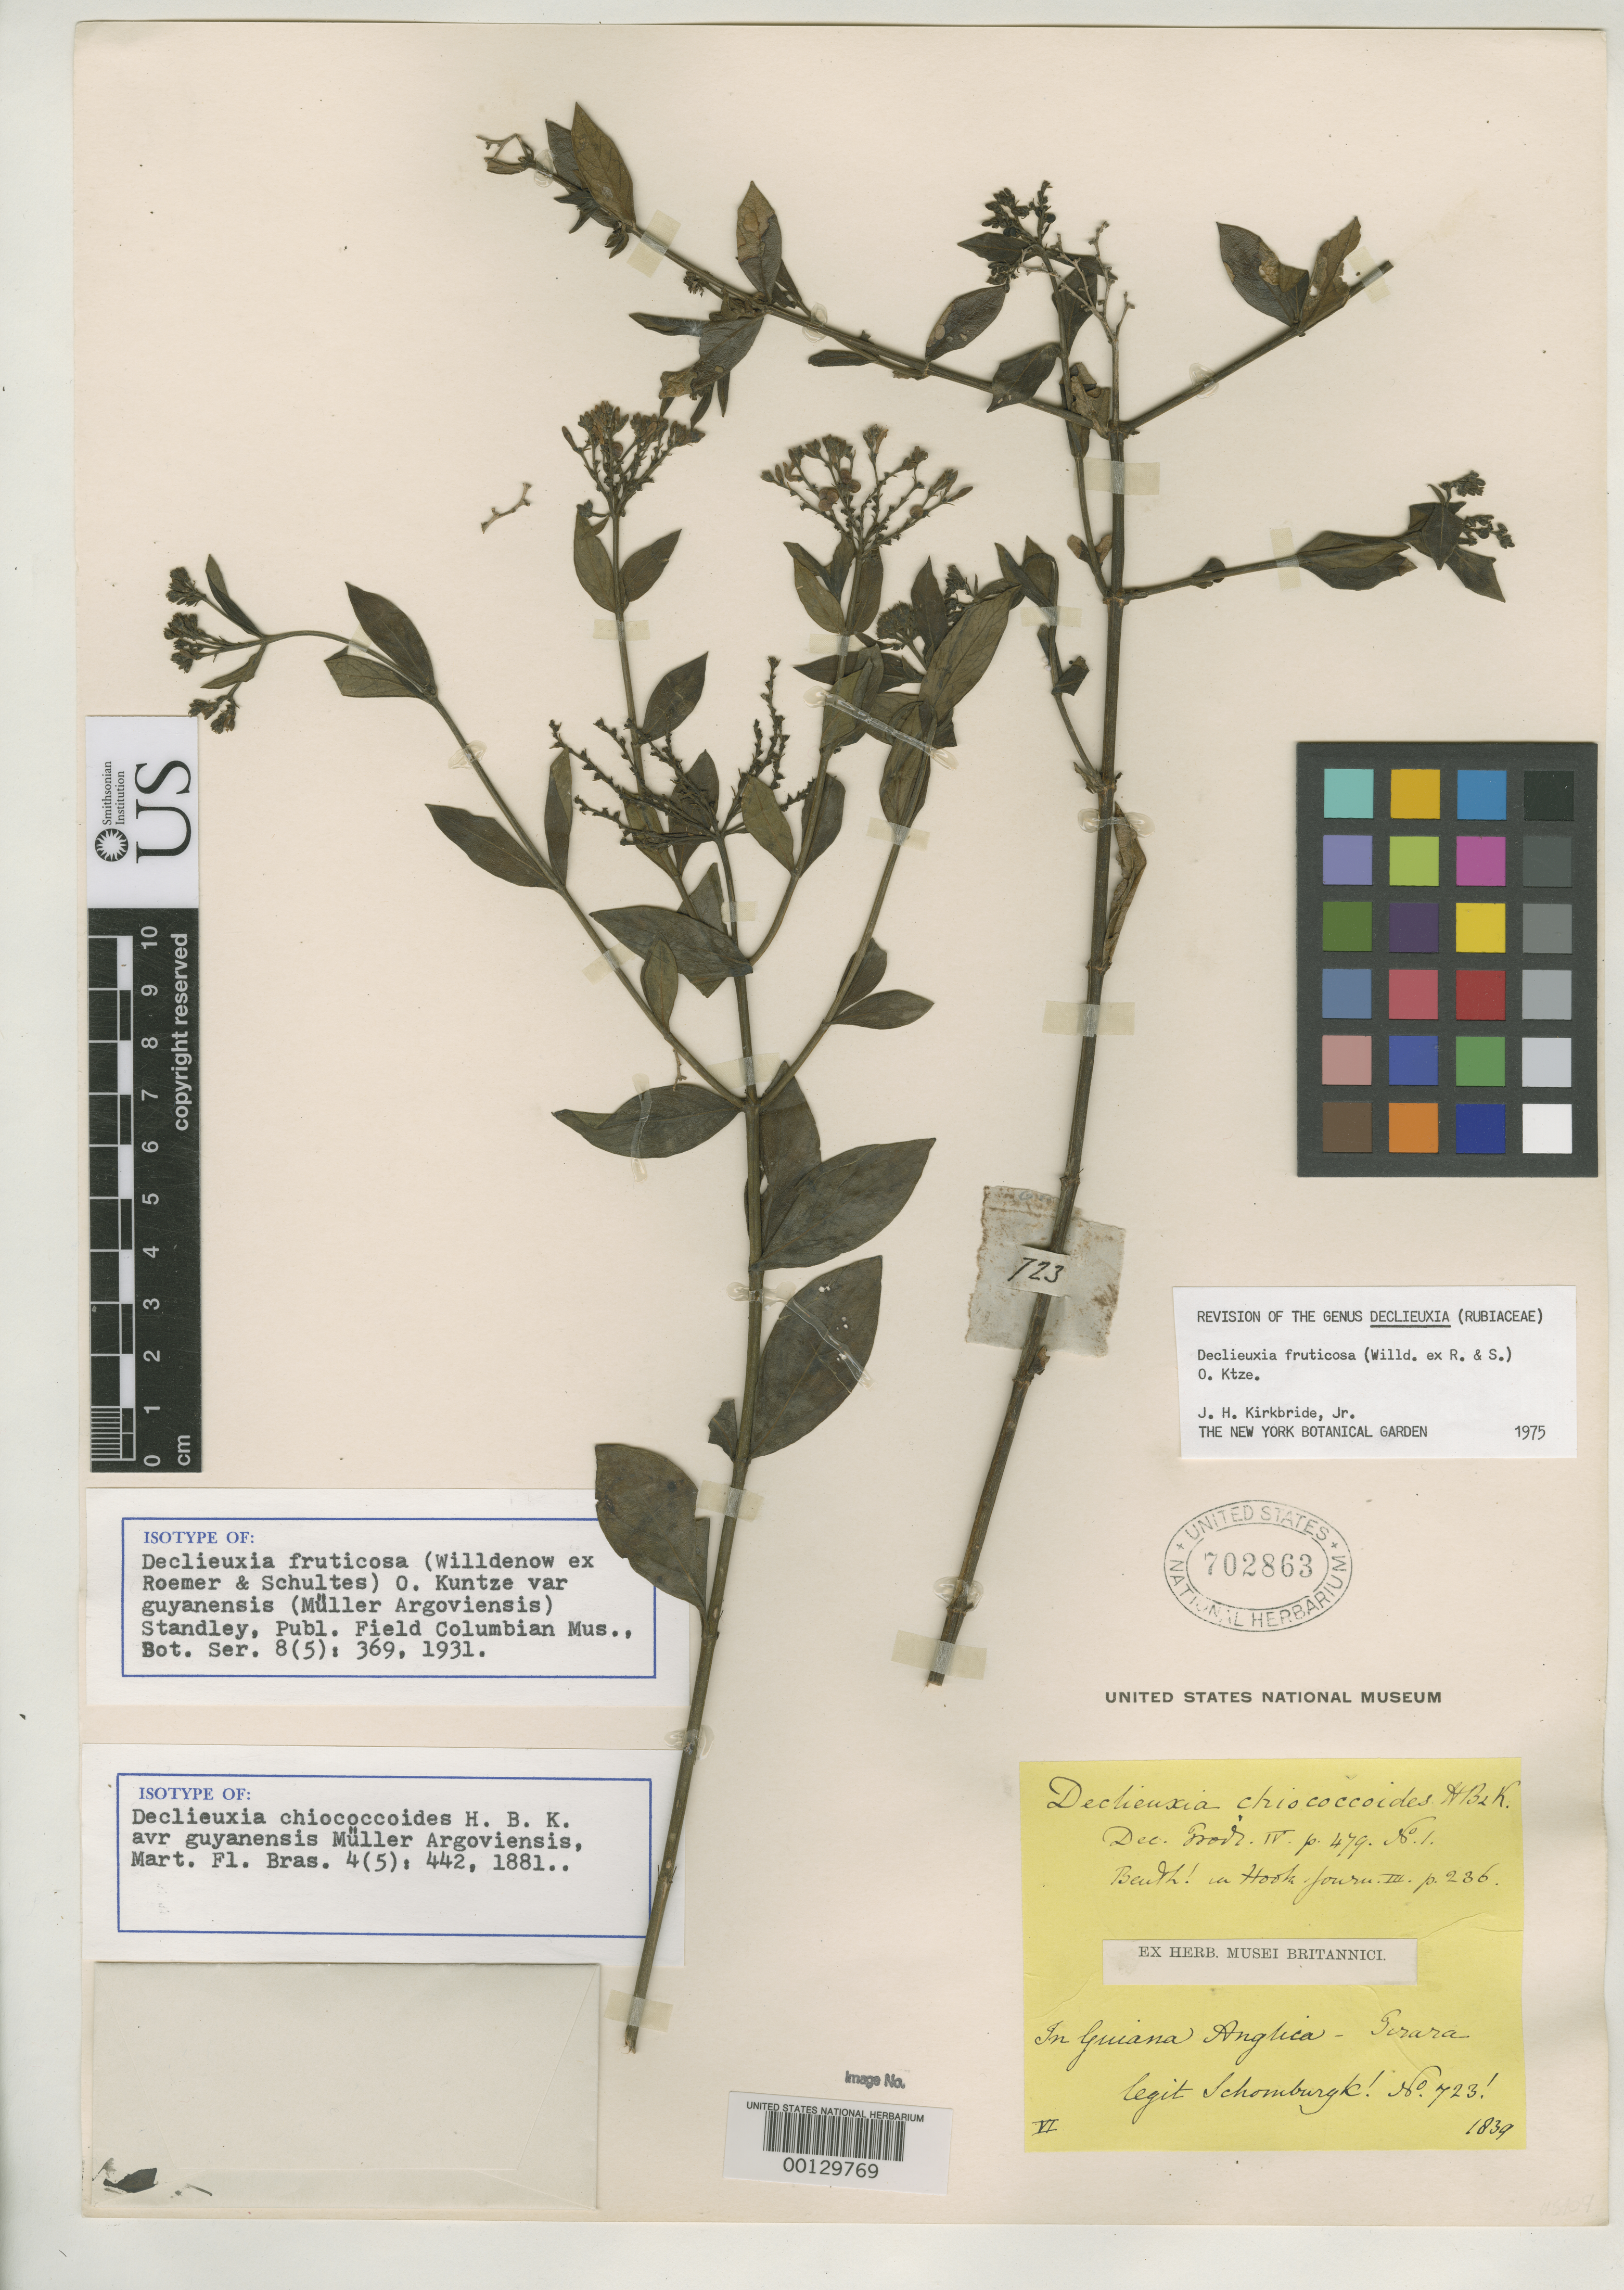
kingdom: Plantae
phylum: Tracheophyta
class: Magnoliopsida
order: Gentianales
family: Rubiaceae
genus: Declieuxia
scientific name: Declieuxia chiococcoides var. guyanensis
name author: Müll. Arg. in Mart.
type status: Isotype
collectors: M. R. Schomburgk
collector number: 723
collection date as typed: Jun 1839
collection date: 1839-06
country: Guyana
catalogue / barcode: US 702863